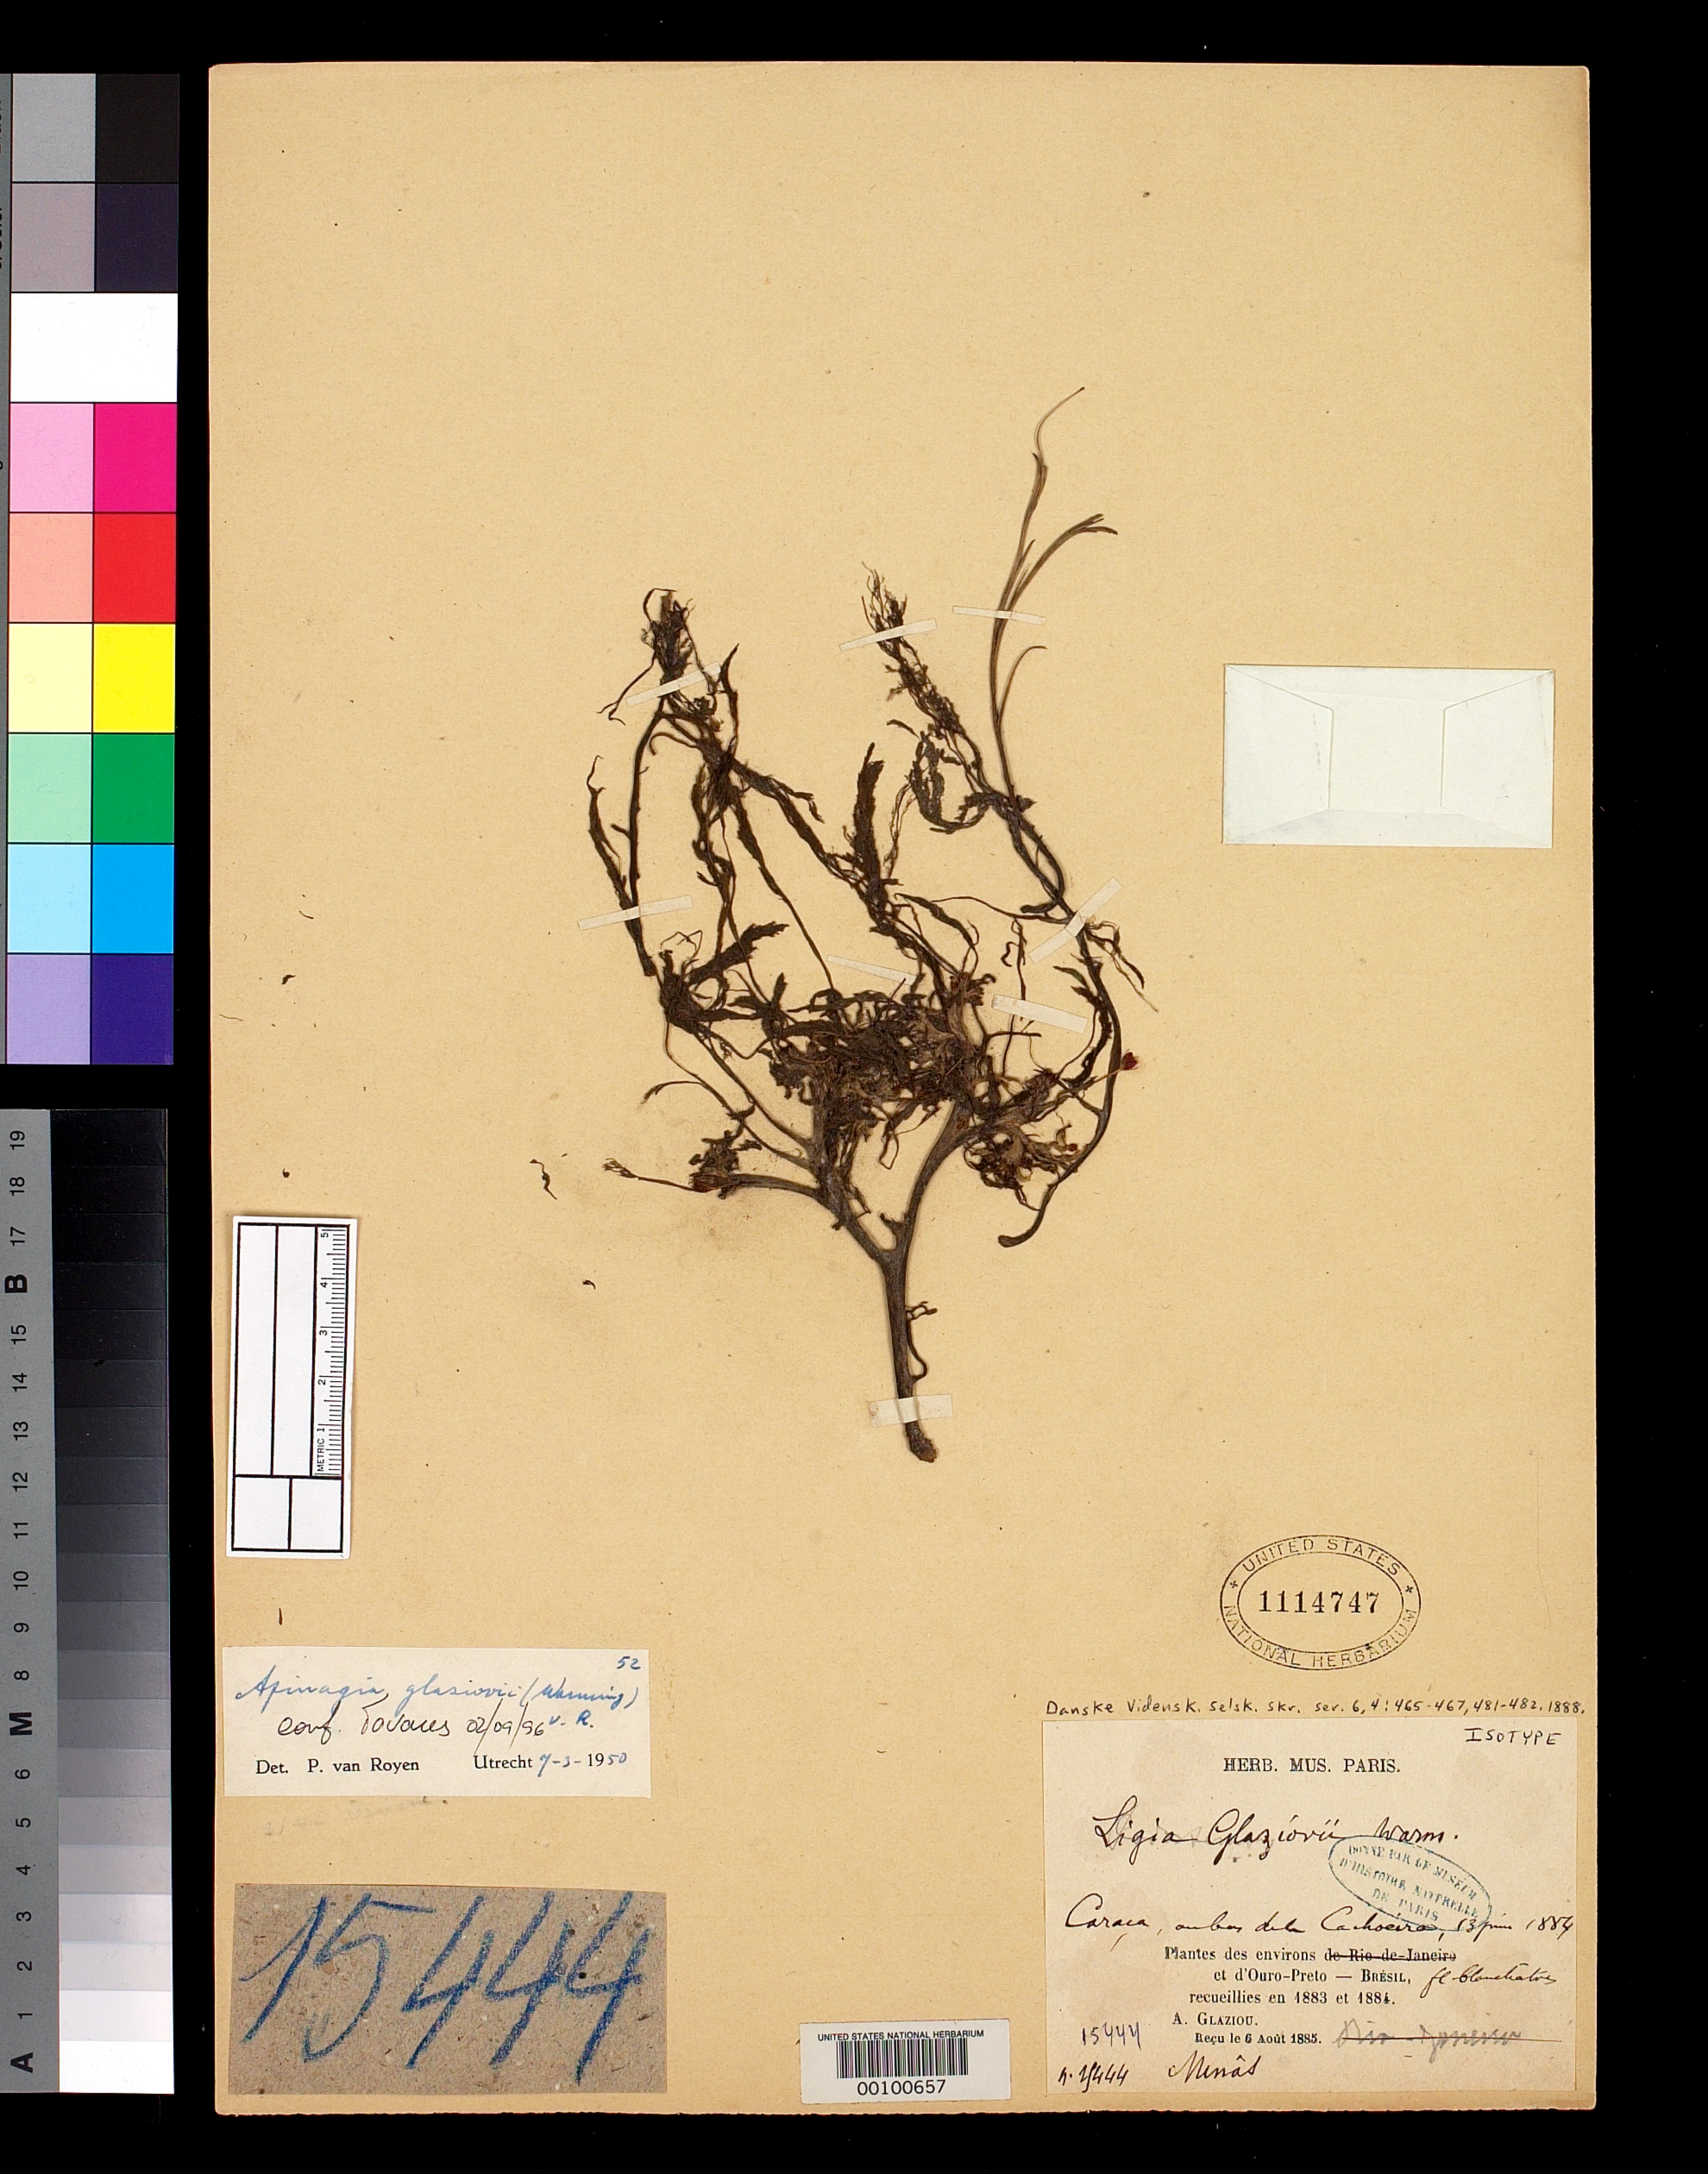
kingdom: Plantae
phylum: Tracheophyta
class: Magnoliopsida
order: Malpighiales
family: Podostemaceae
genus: Ligea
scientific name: Ligea glaziovii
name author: Warm.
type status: Isotype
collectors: A. F. M. Glaziou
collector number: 15444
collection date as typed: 13 Jun 1884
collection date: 1884-06-13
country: Brazil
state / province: Minas Gerais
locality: Caraca, cachoeira.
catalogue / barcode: US 1114747